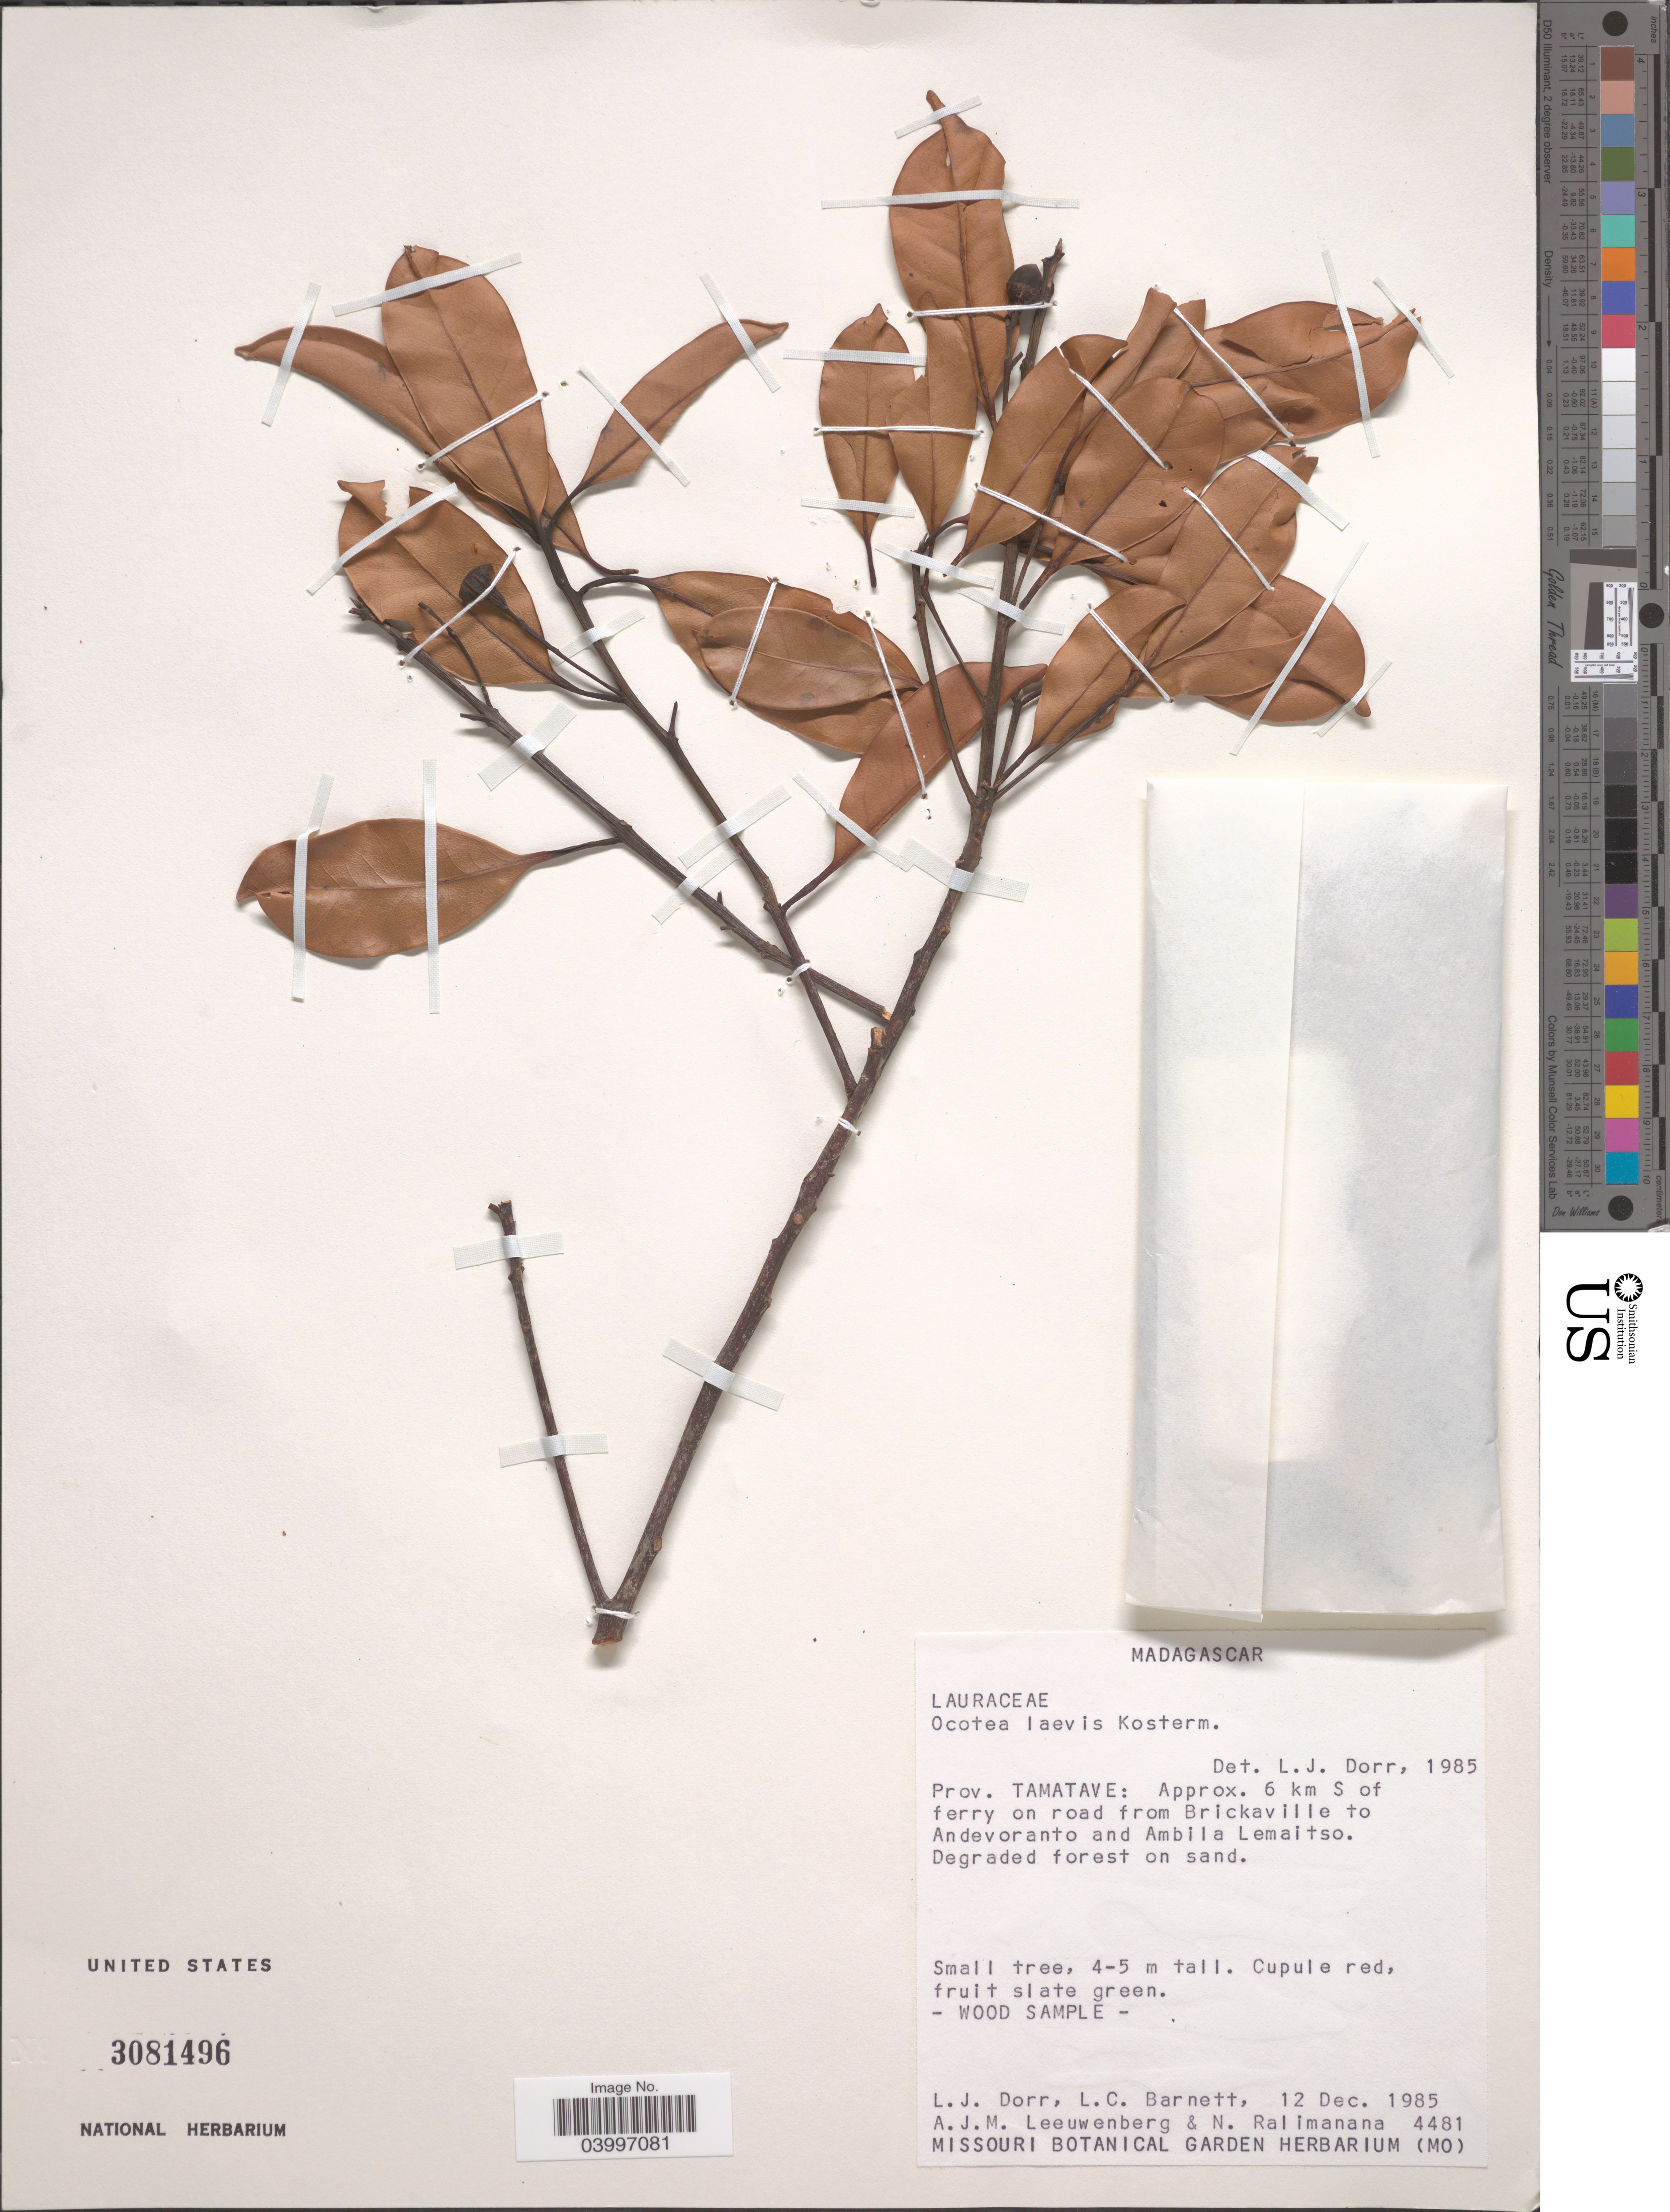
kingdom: Plantae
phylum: Tracheophyta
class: Magnoliopsida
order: Laurales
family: Lauraceae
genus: Ocotea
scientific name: Ocotea laevis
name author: Kosterm.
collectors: L. J. Dorr, L. C. Barnett, A. J. M. Leeuwenberg & N. Ralimanana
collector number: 4481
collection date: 1985-12-12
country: Madagascar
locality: Prov. Tamatave: Approx. 6 km S of ferry on road from Brickaville to Andevoranto and Ambila Lemaitso.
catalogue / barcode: US 3081496